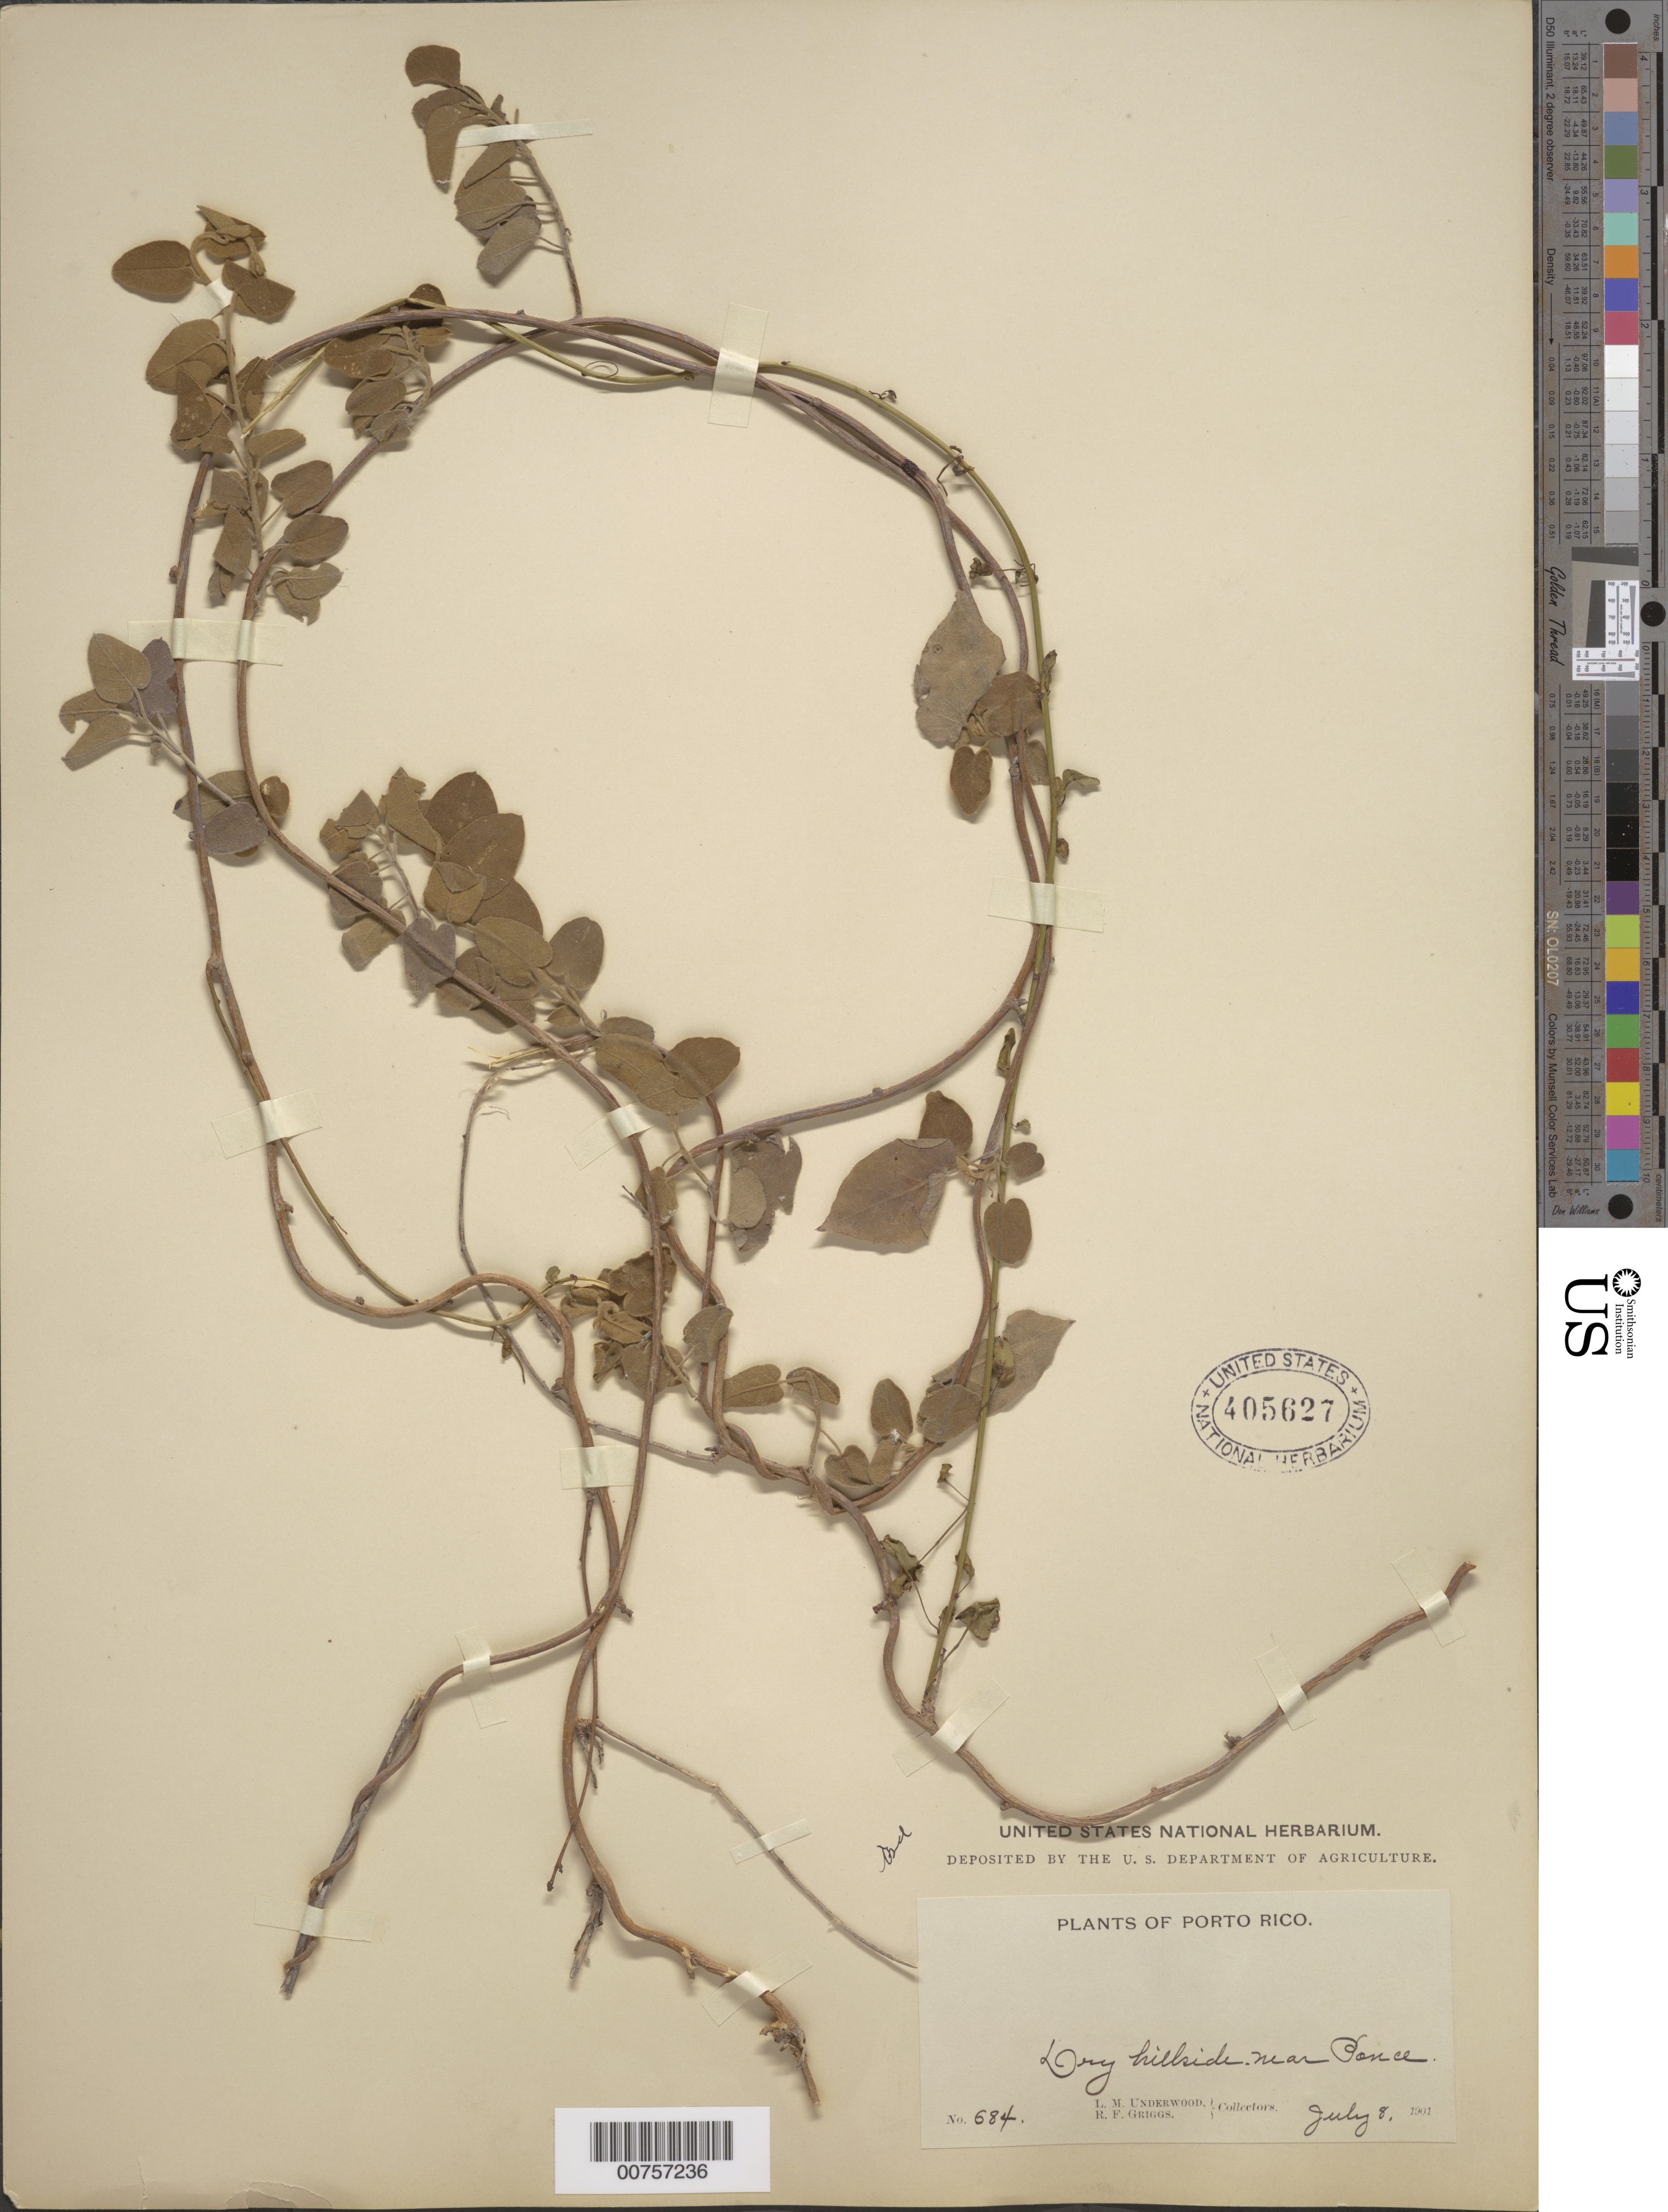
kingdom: Plantae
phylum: Tracheophyta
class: Magnoliopsida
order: Gentianales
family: Apocynaceae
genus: Matelea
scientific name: Matelea stenopetala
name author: Sandwith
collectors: L. M. Underwood & R. F. Griggs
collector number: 684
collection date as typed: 08 Jul 1901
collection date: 1901-07-08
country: Puerto Rico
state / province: Ponce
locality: Near Ponce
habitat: Dry hillside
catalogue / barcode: US 405627